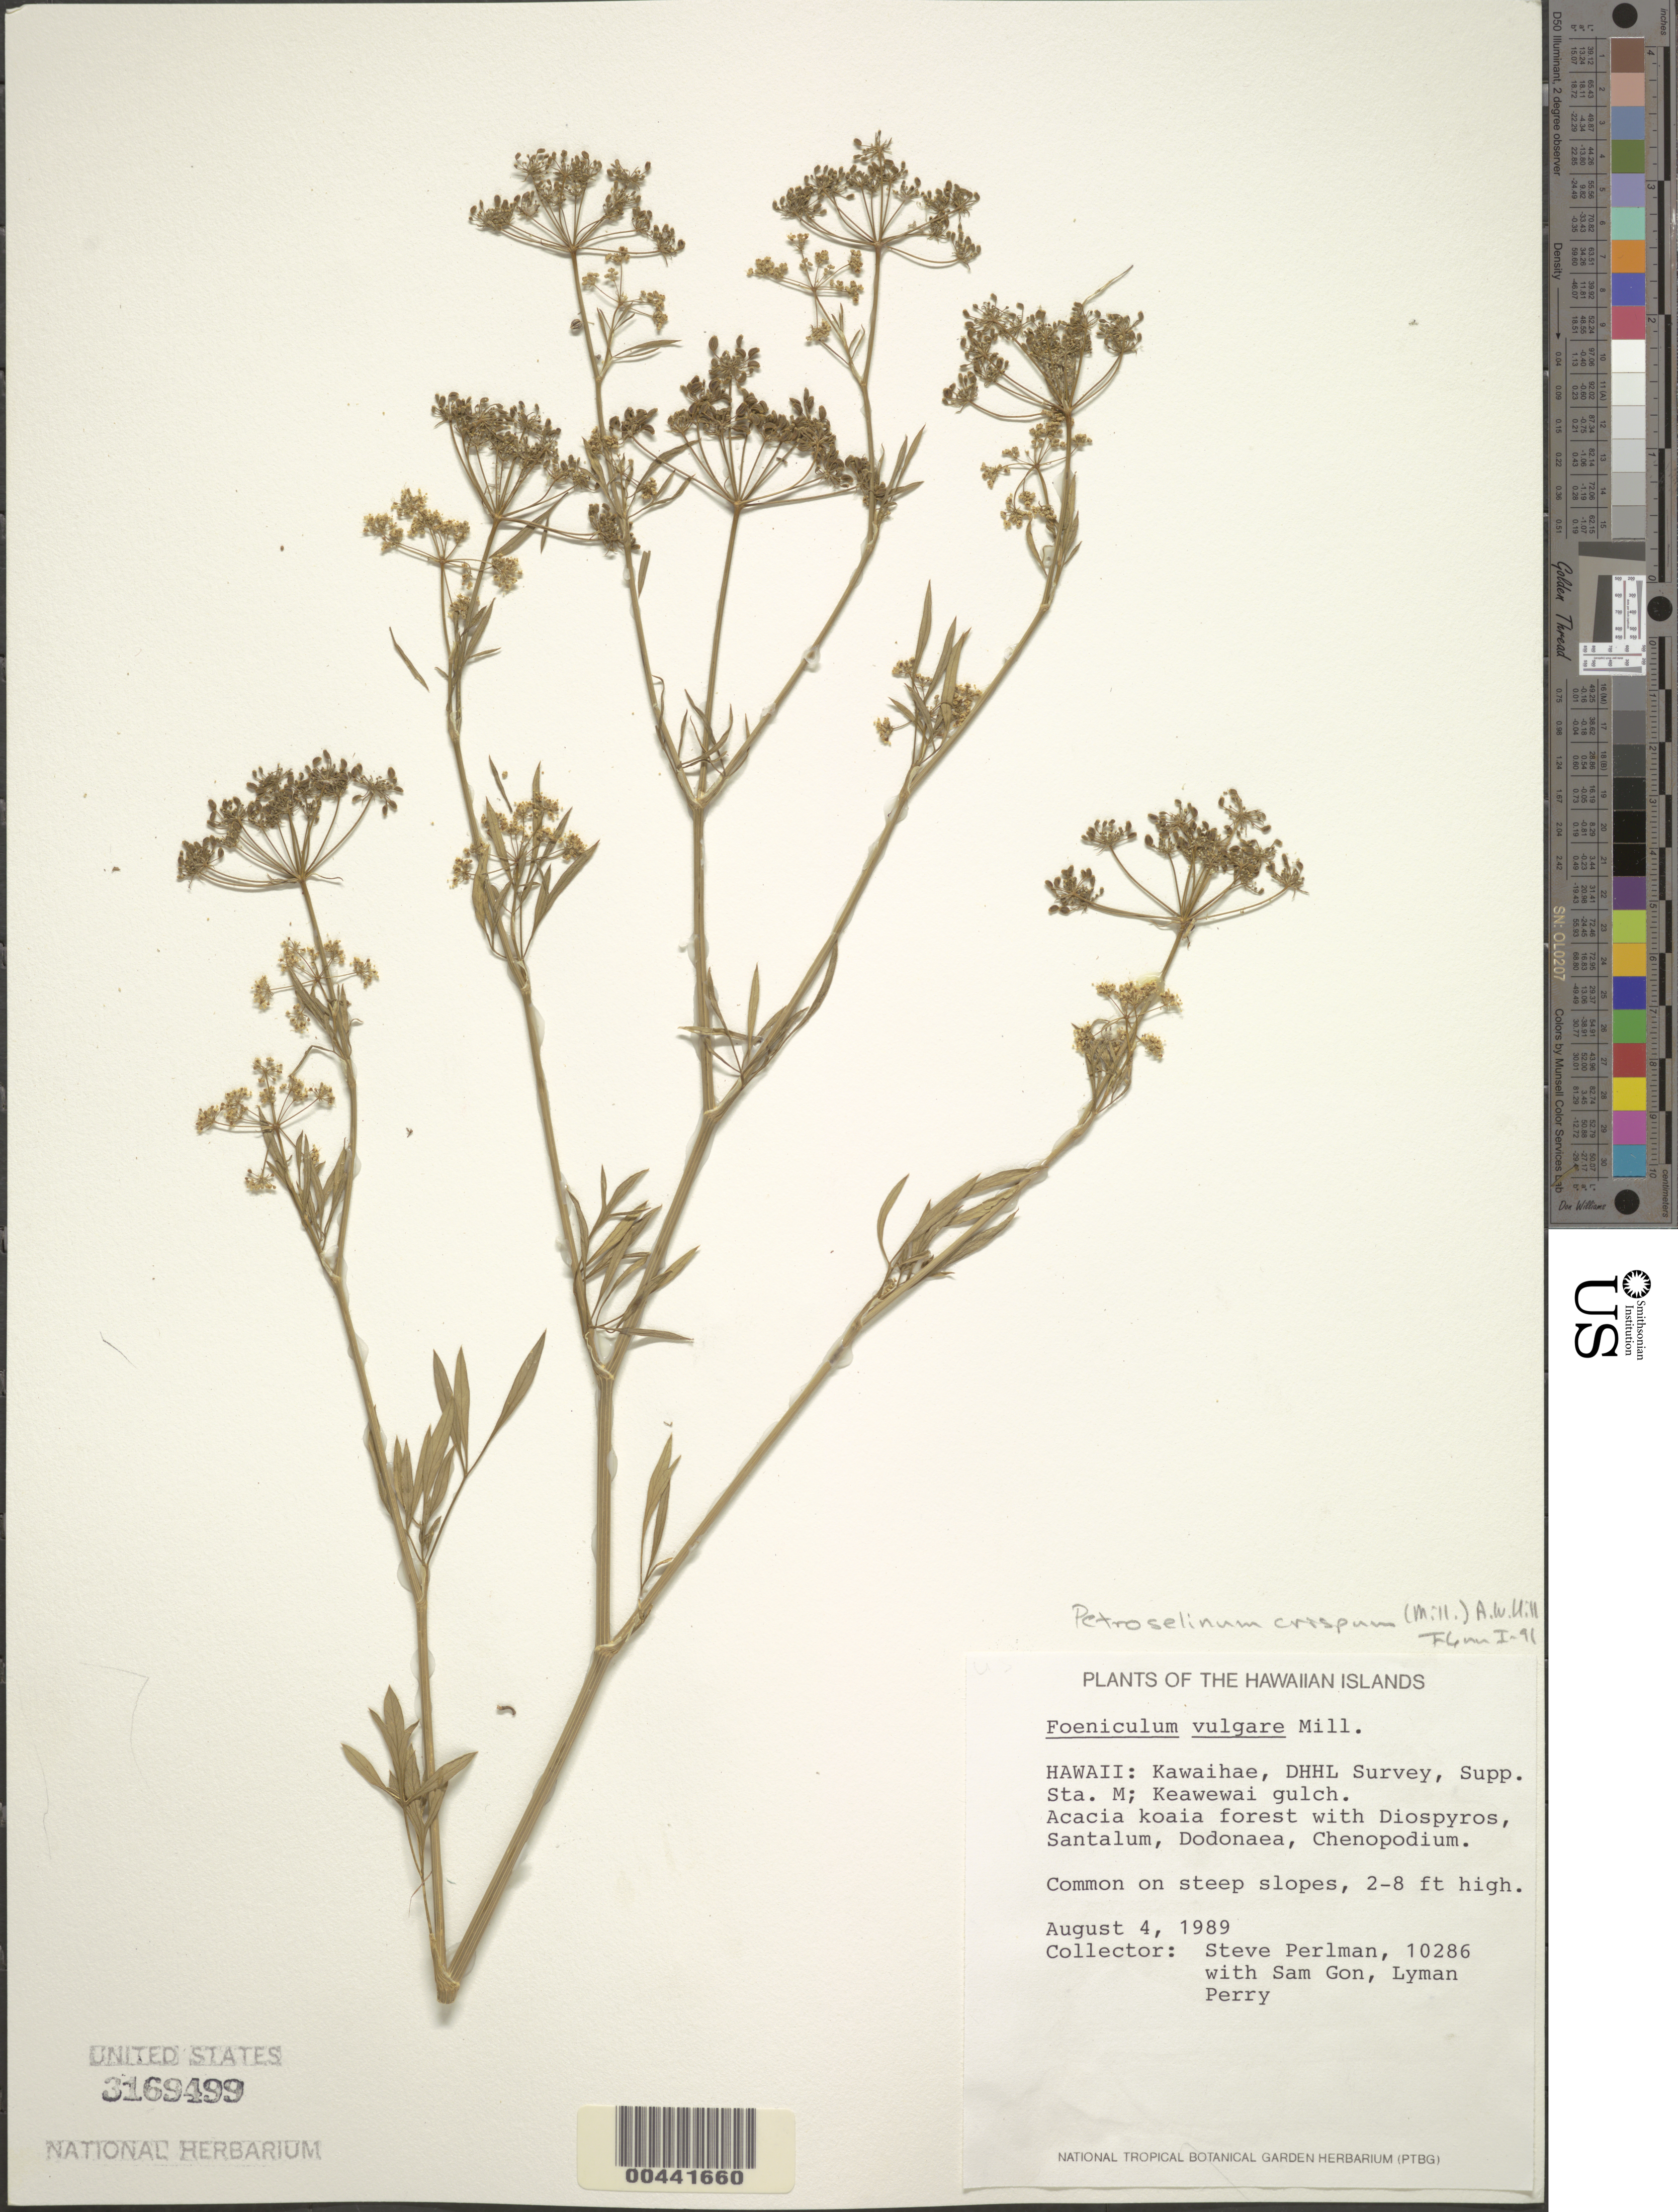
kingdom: Plantae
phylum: Tracheophyta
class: Magnoliopsida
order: Apiales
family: Apiaceae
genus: Petroselinum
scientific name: Petroselinum crispum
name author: (Mill.) Fuss.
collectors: S. P. Perlman, S. Gon & L. Perry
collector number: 10286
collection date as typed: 4 Aug 1989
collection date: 1989-08-04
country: United States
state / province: Hawaii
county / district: Hawaii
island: Hawaii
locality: Kawaihae, DHHL Survey, Supp. Sta. M; Keawewai gulch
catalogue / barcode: US 3169499